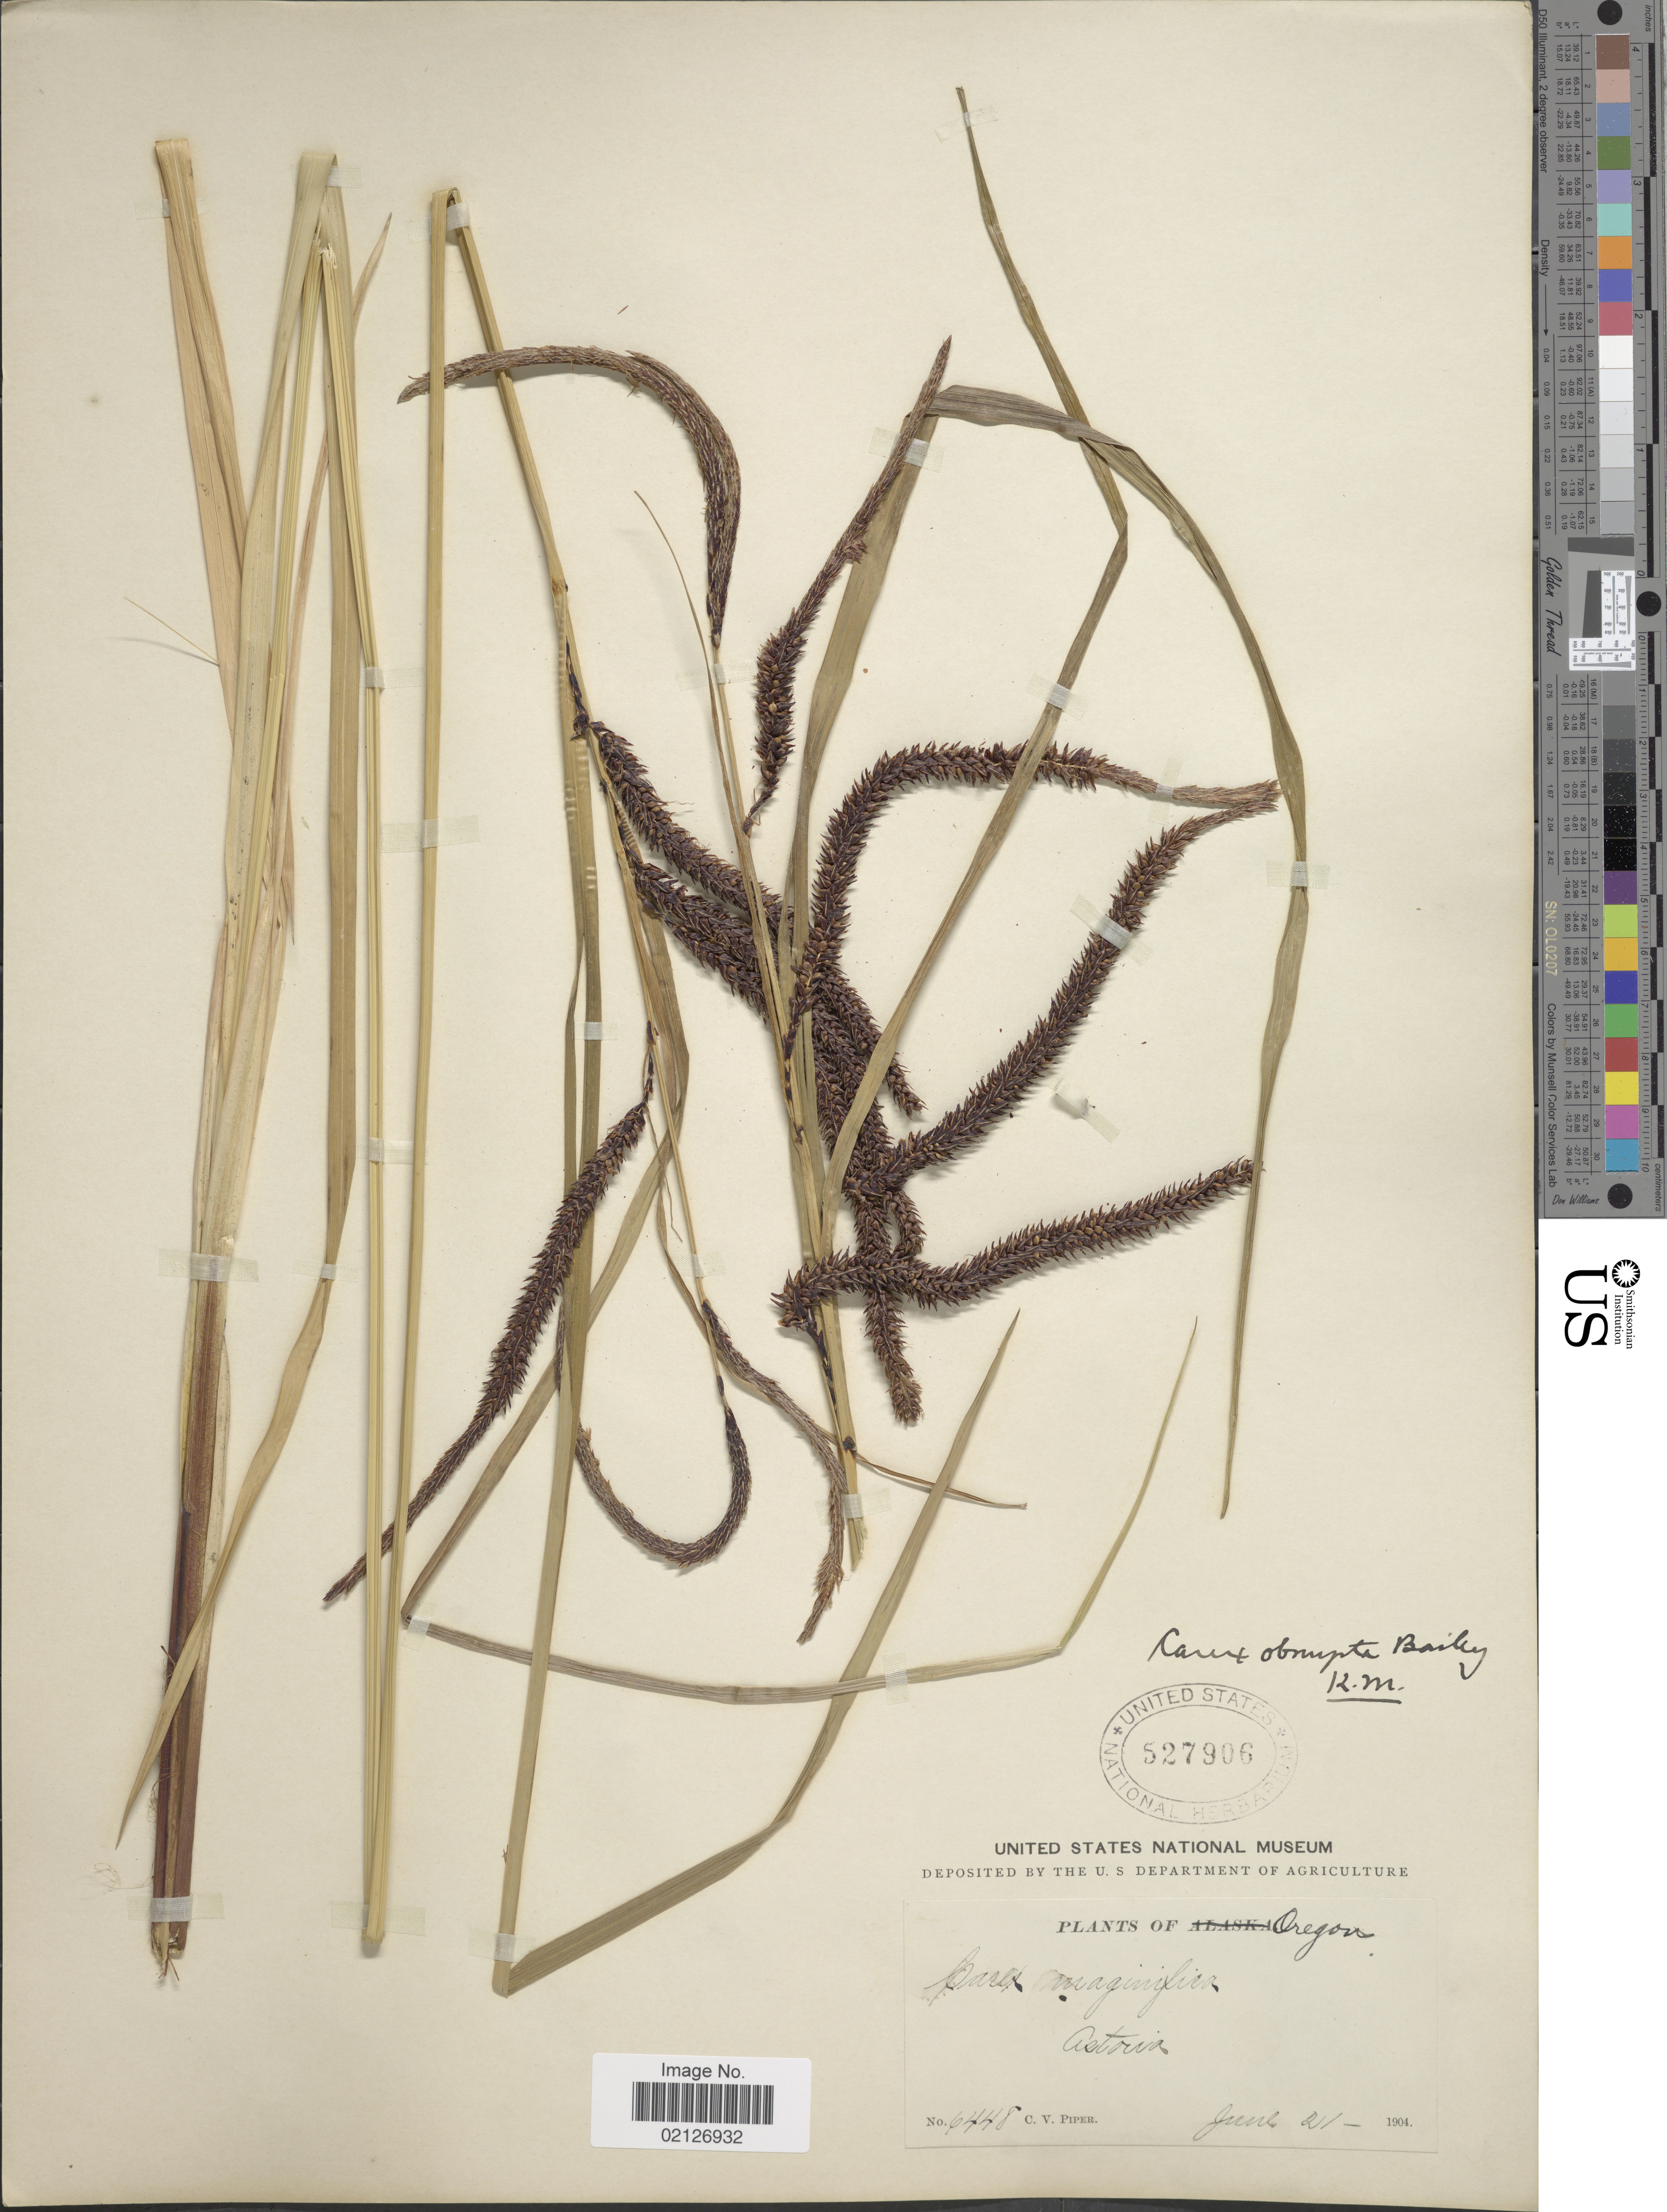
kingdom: Plantae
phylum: Tracheophyta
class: Liliopsida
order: Poales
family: Cyperaceae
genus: Carex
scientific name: Carex obnupta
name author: L.H. Bailey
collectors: C. V. Piper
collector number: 6448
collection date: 1904-06-21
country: United States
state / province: Oregon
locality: Astoria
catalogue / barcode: US 527906